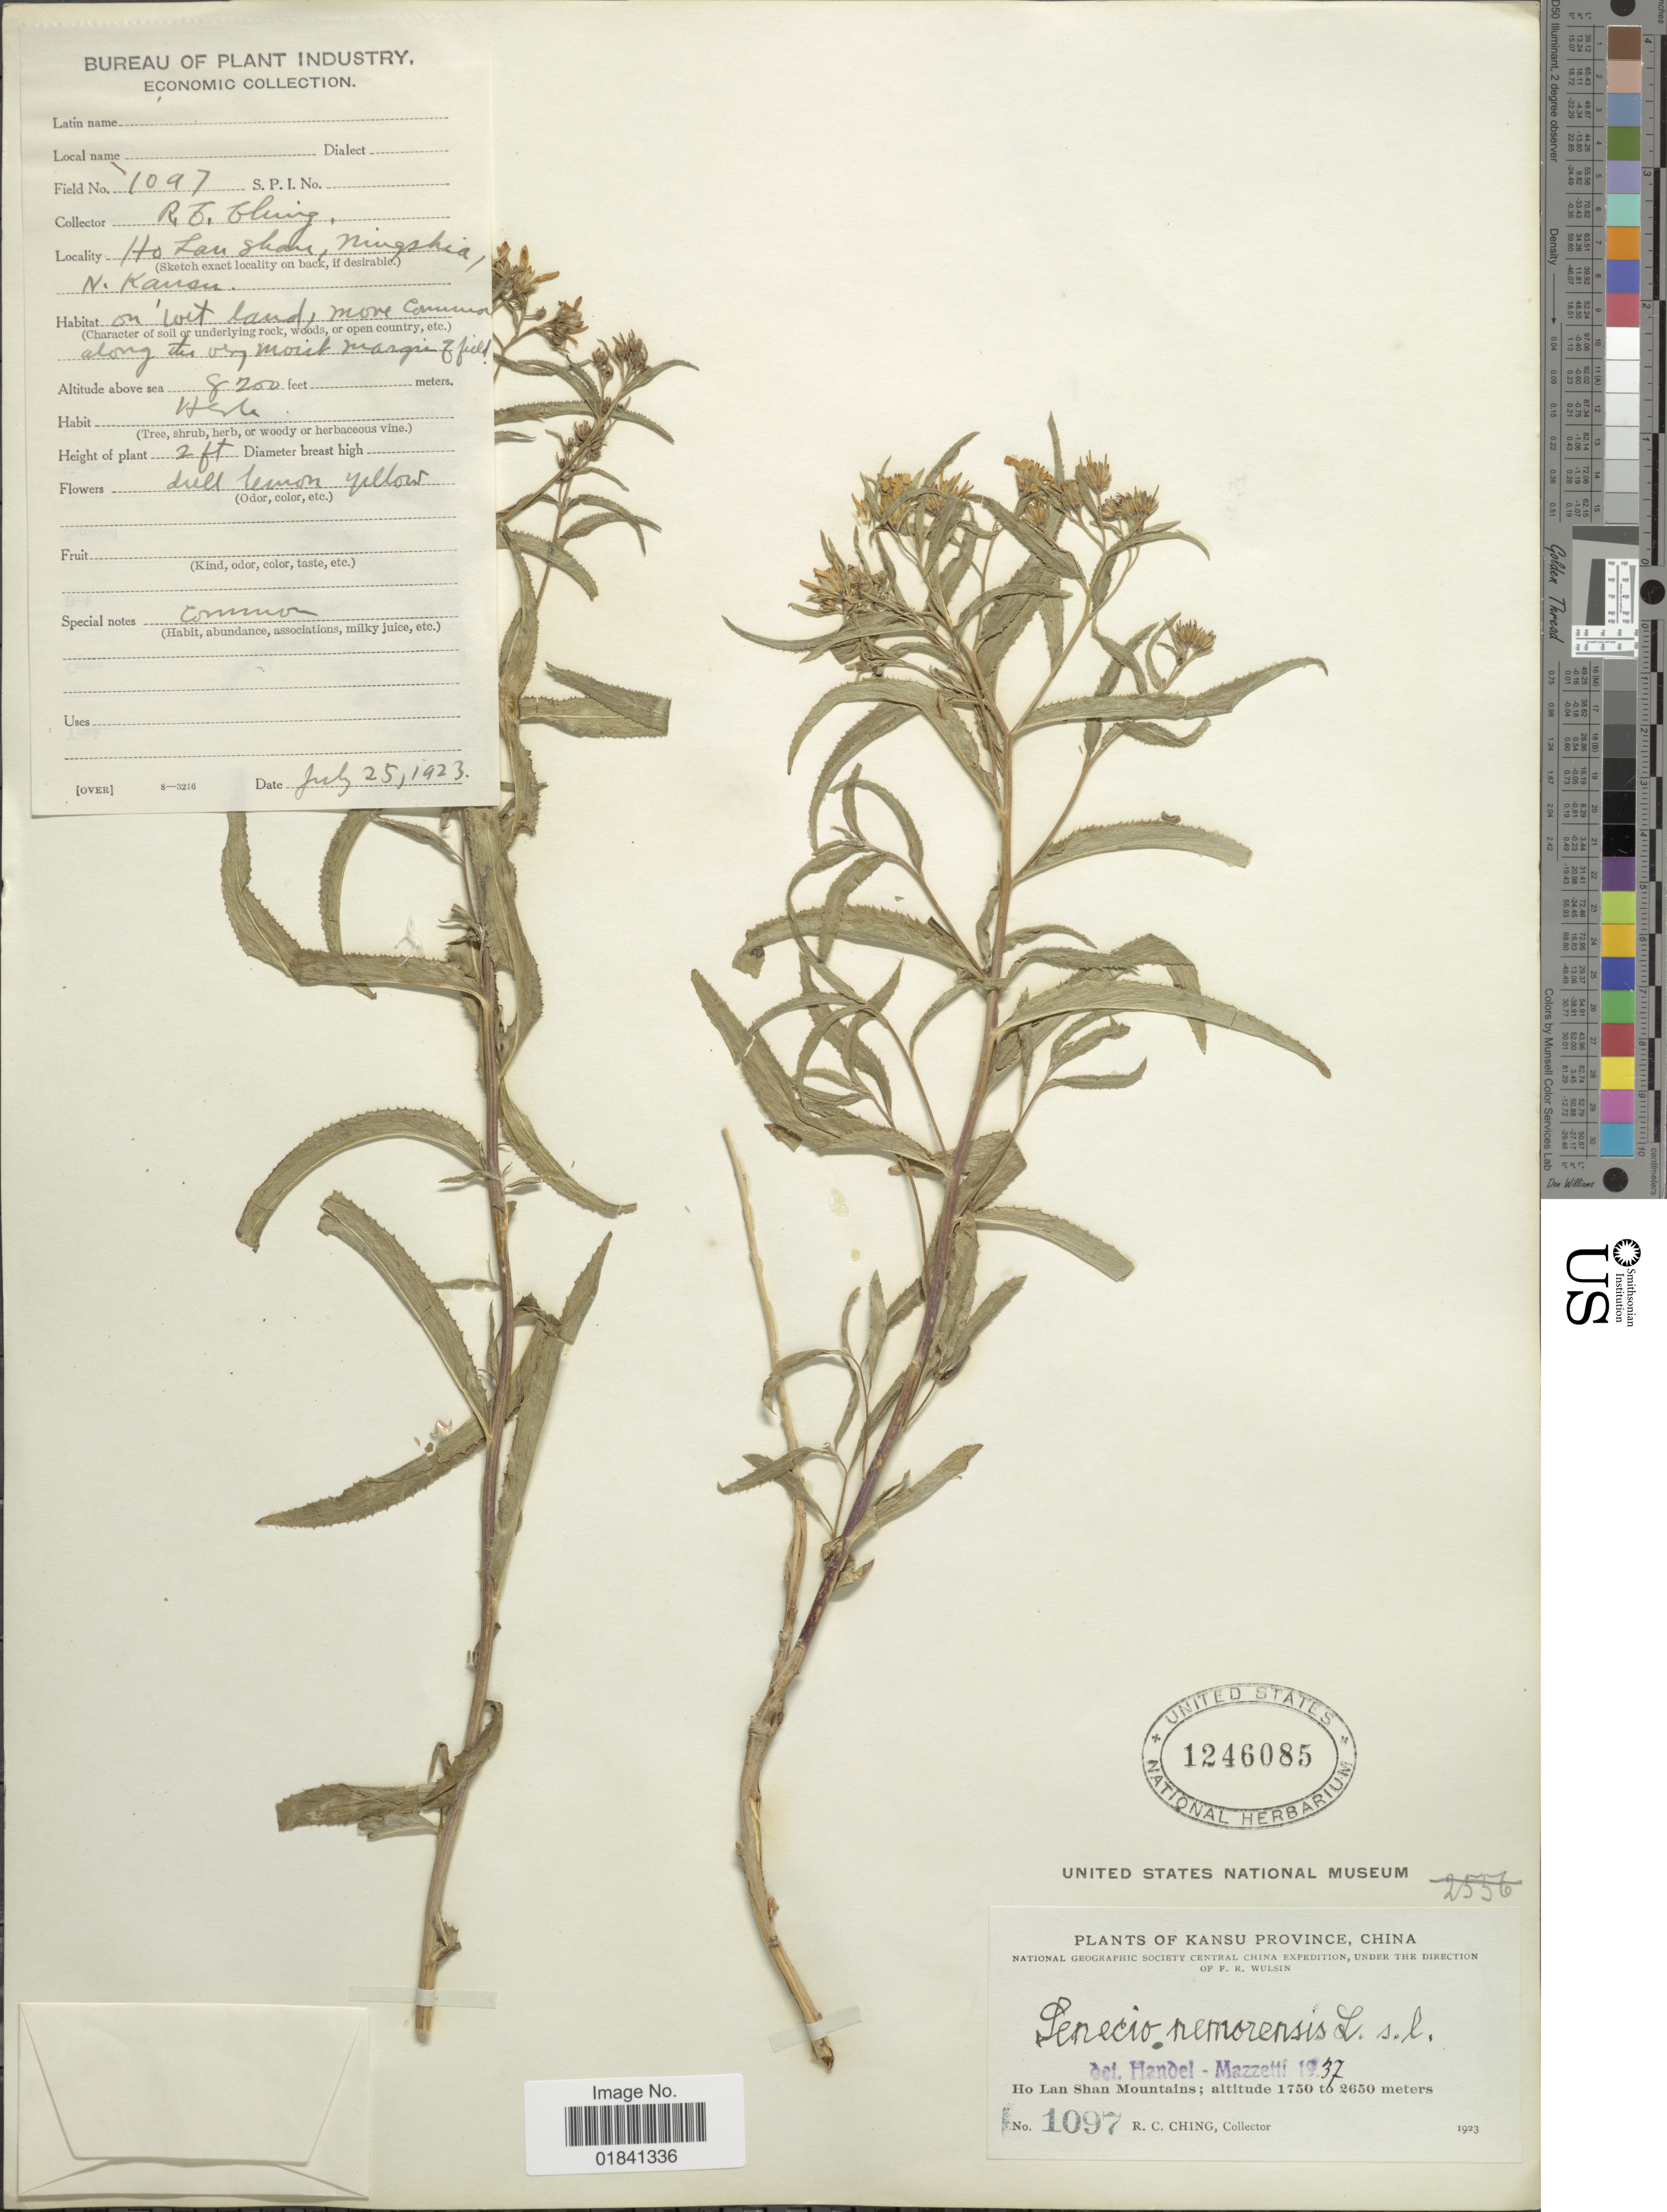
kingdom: Plantae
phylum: Tracheophyta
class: Magnoliopsida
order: Asterales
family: Asteraceae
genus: Synotis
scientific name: Synotis atractylidifolius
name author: (Ling) C. Jeffrey & Y.L. Chen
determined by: Ren, C.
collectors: R. C. Ching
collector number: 1097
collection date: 1923-07-25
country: China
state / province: Gansu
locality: Ho Lan Shan Mountains, Ningshia, N. Kansu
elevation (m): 2499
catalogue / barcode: US 1246085